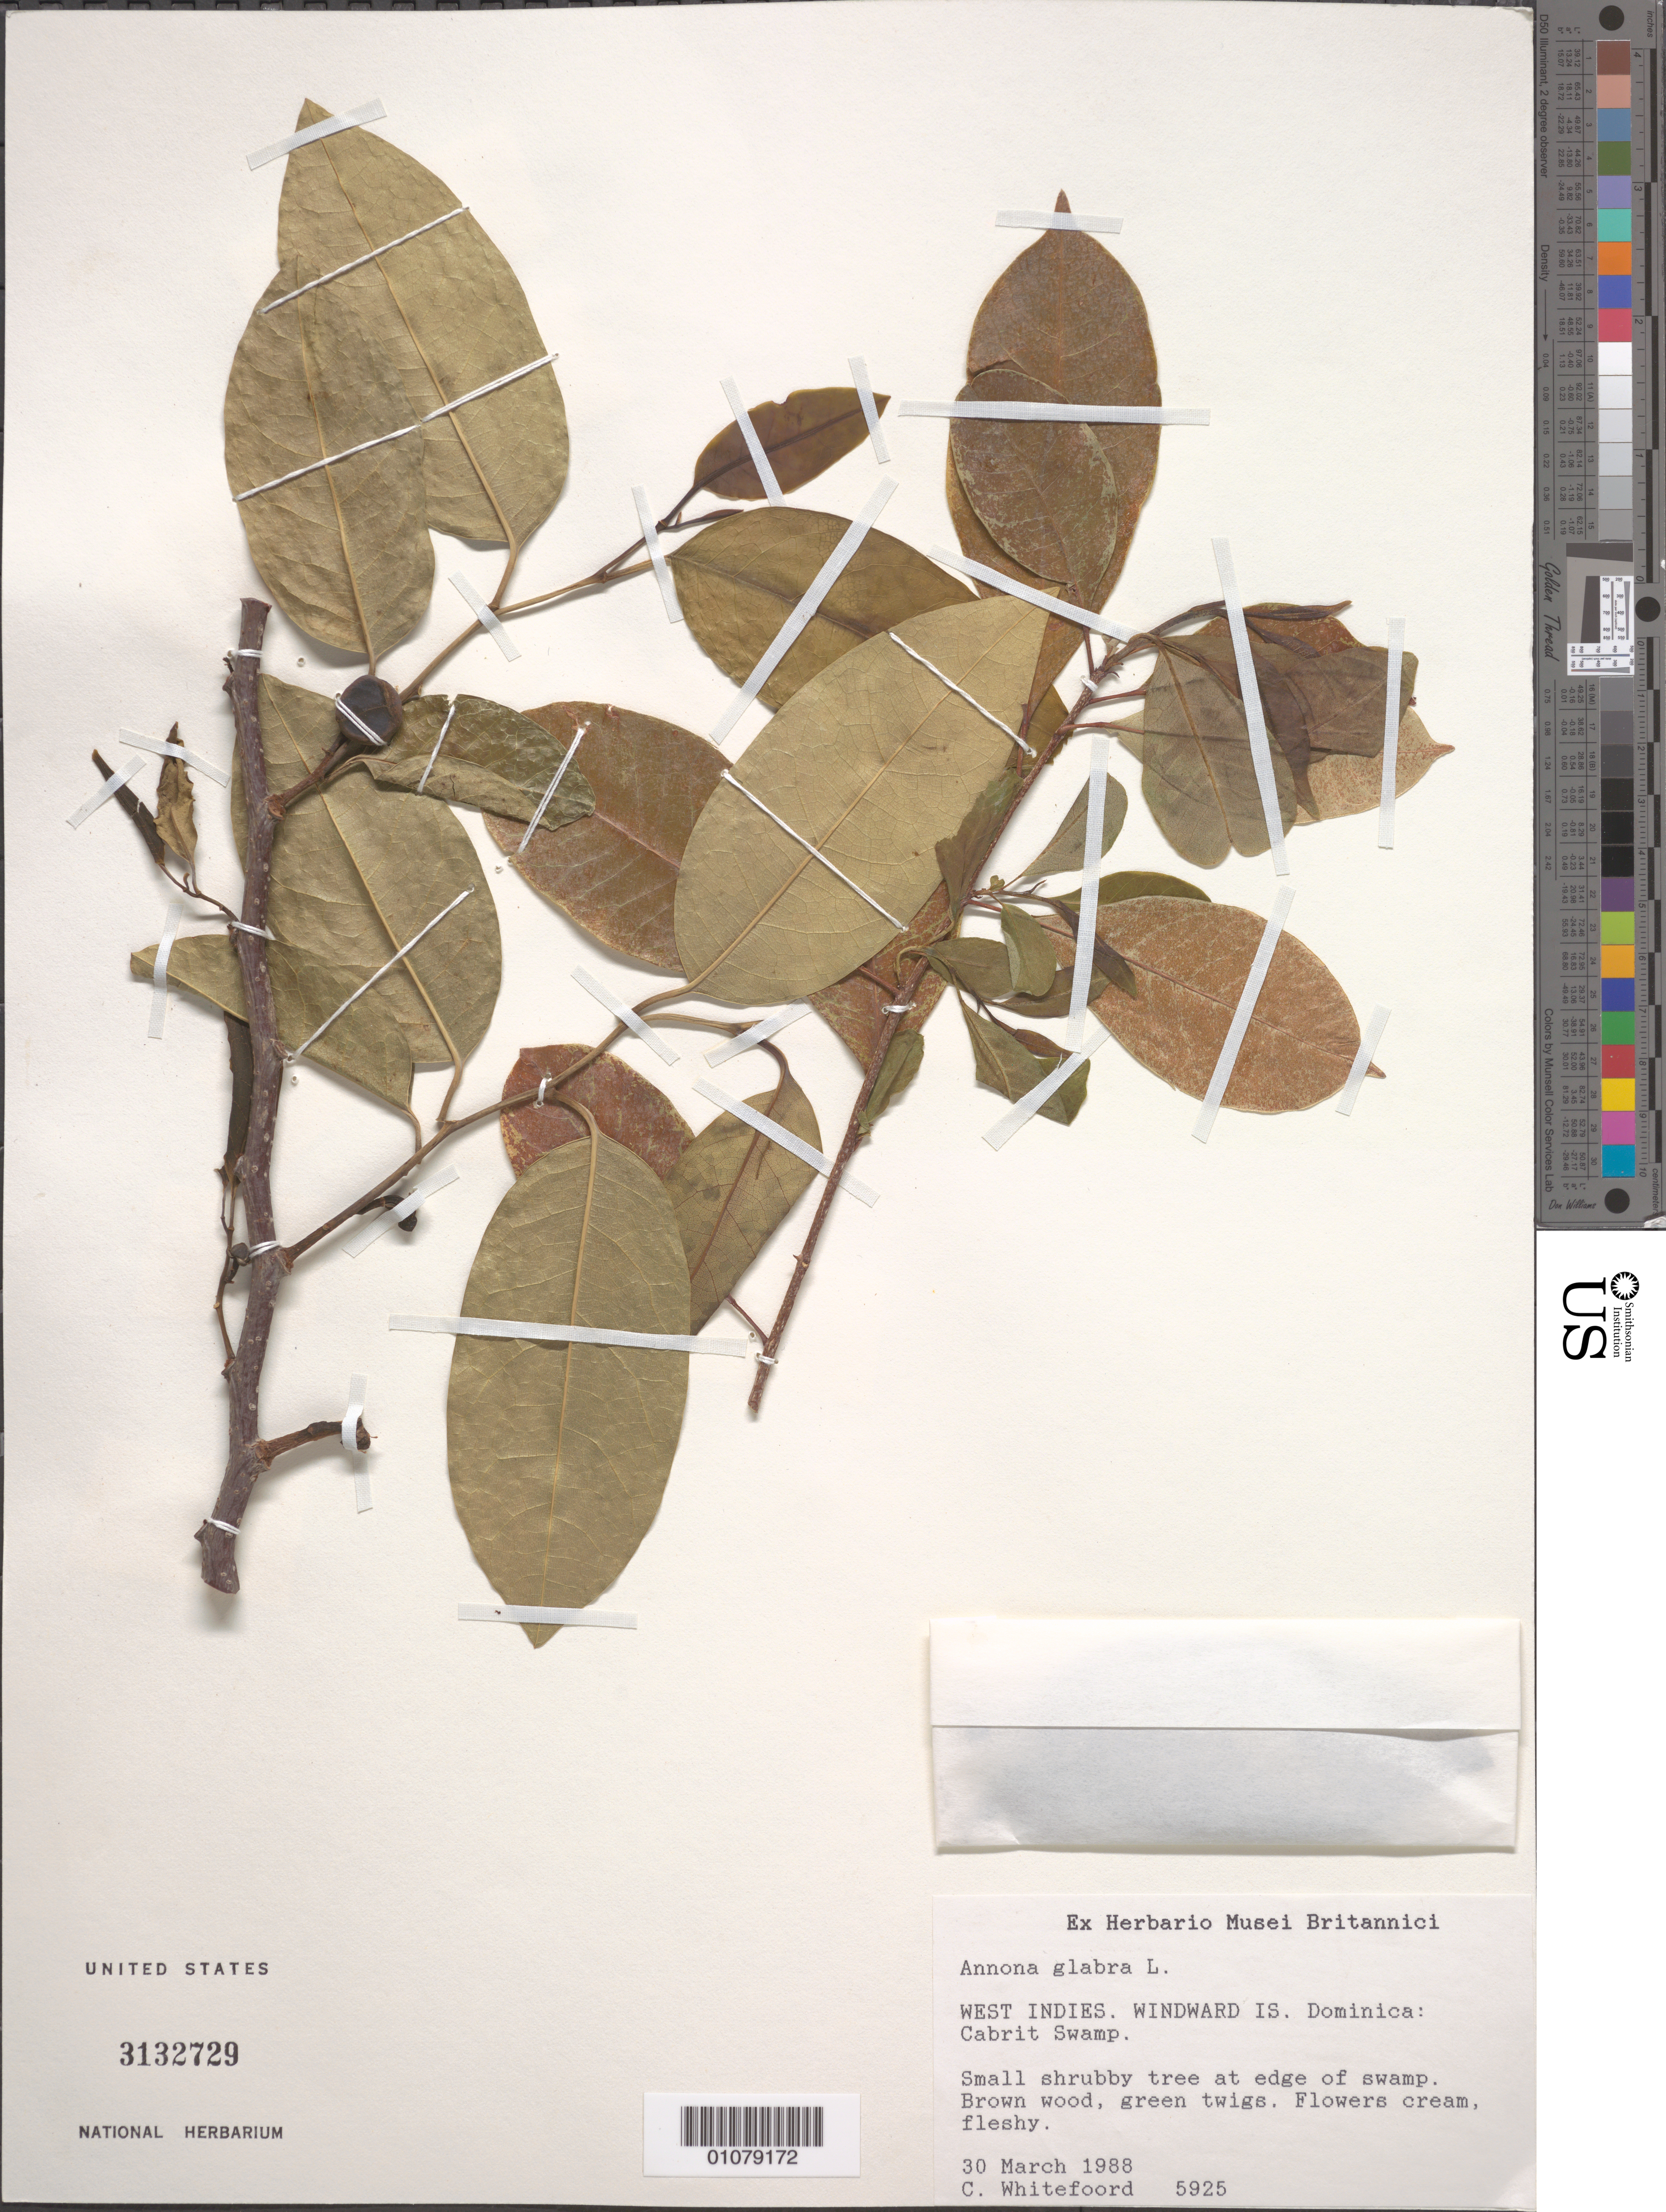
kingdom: Plantae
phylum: Tracheophyta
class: Magnoliopsida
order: Magnoliales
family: Annonaceae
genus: Annona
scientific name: Annona glabra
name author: L.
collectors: C. Whitefoord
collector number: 5925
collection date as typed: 30 Mar 1988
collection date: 1988-03-30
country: Dominica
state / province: St. John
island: Dominica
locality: Cabrit Swamp.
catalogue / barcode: US 3132729